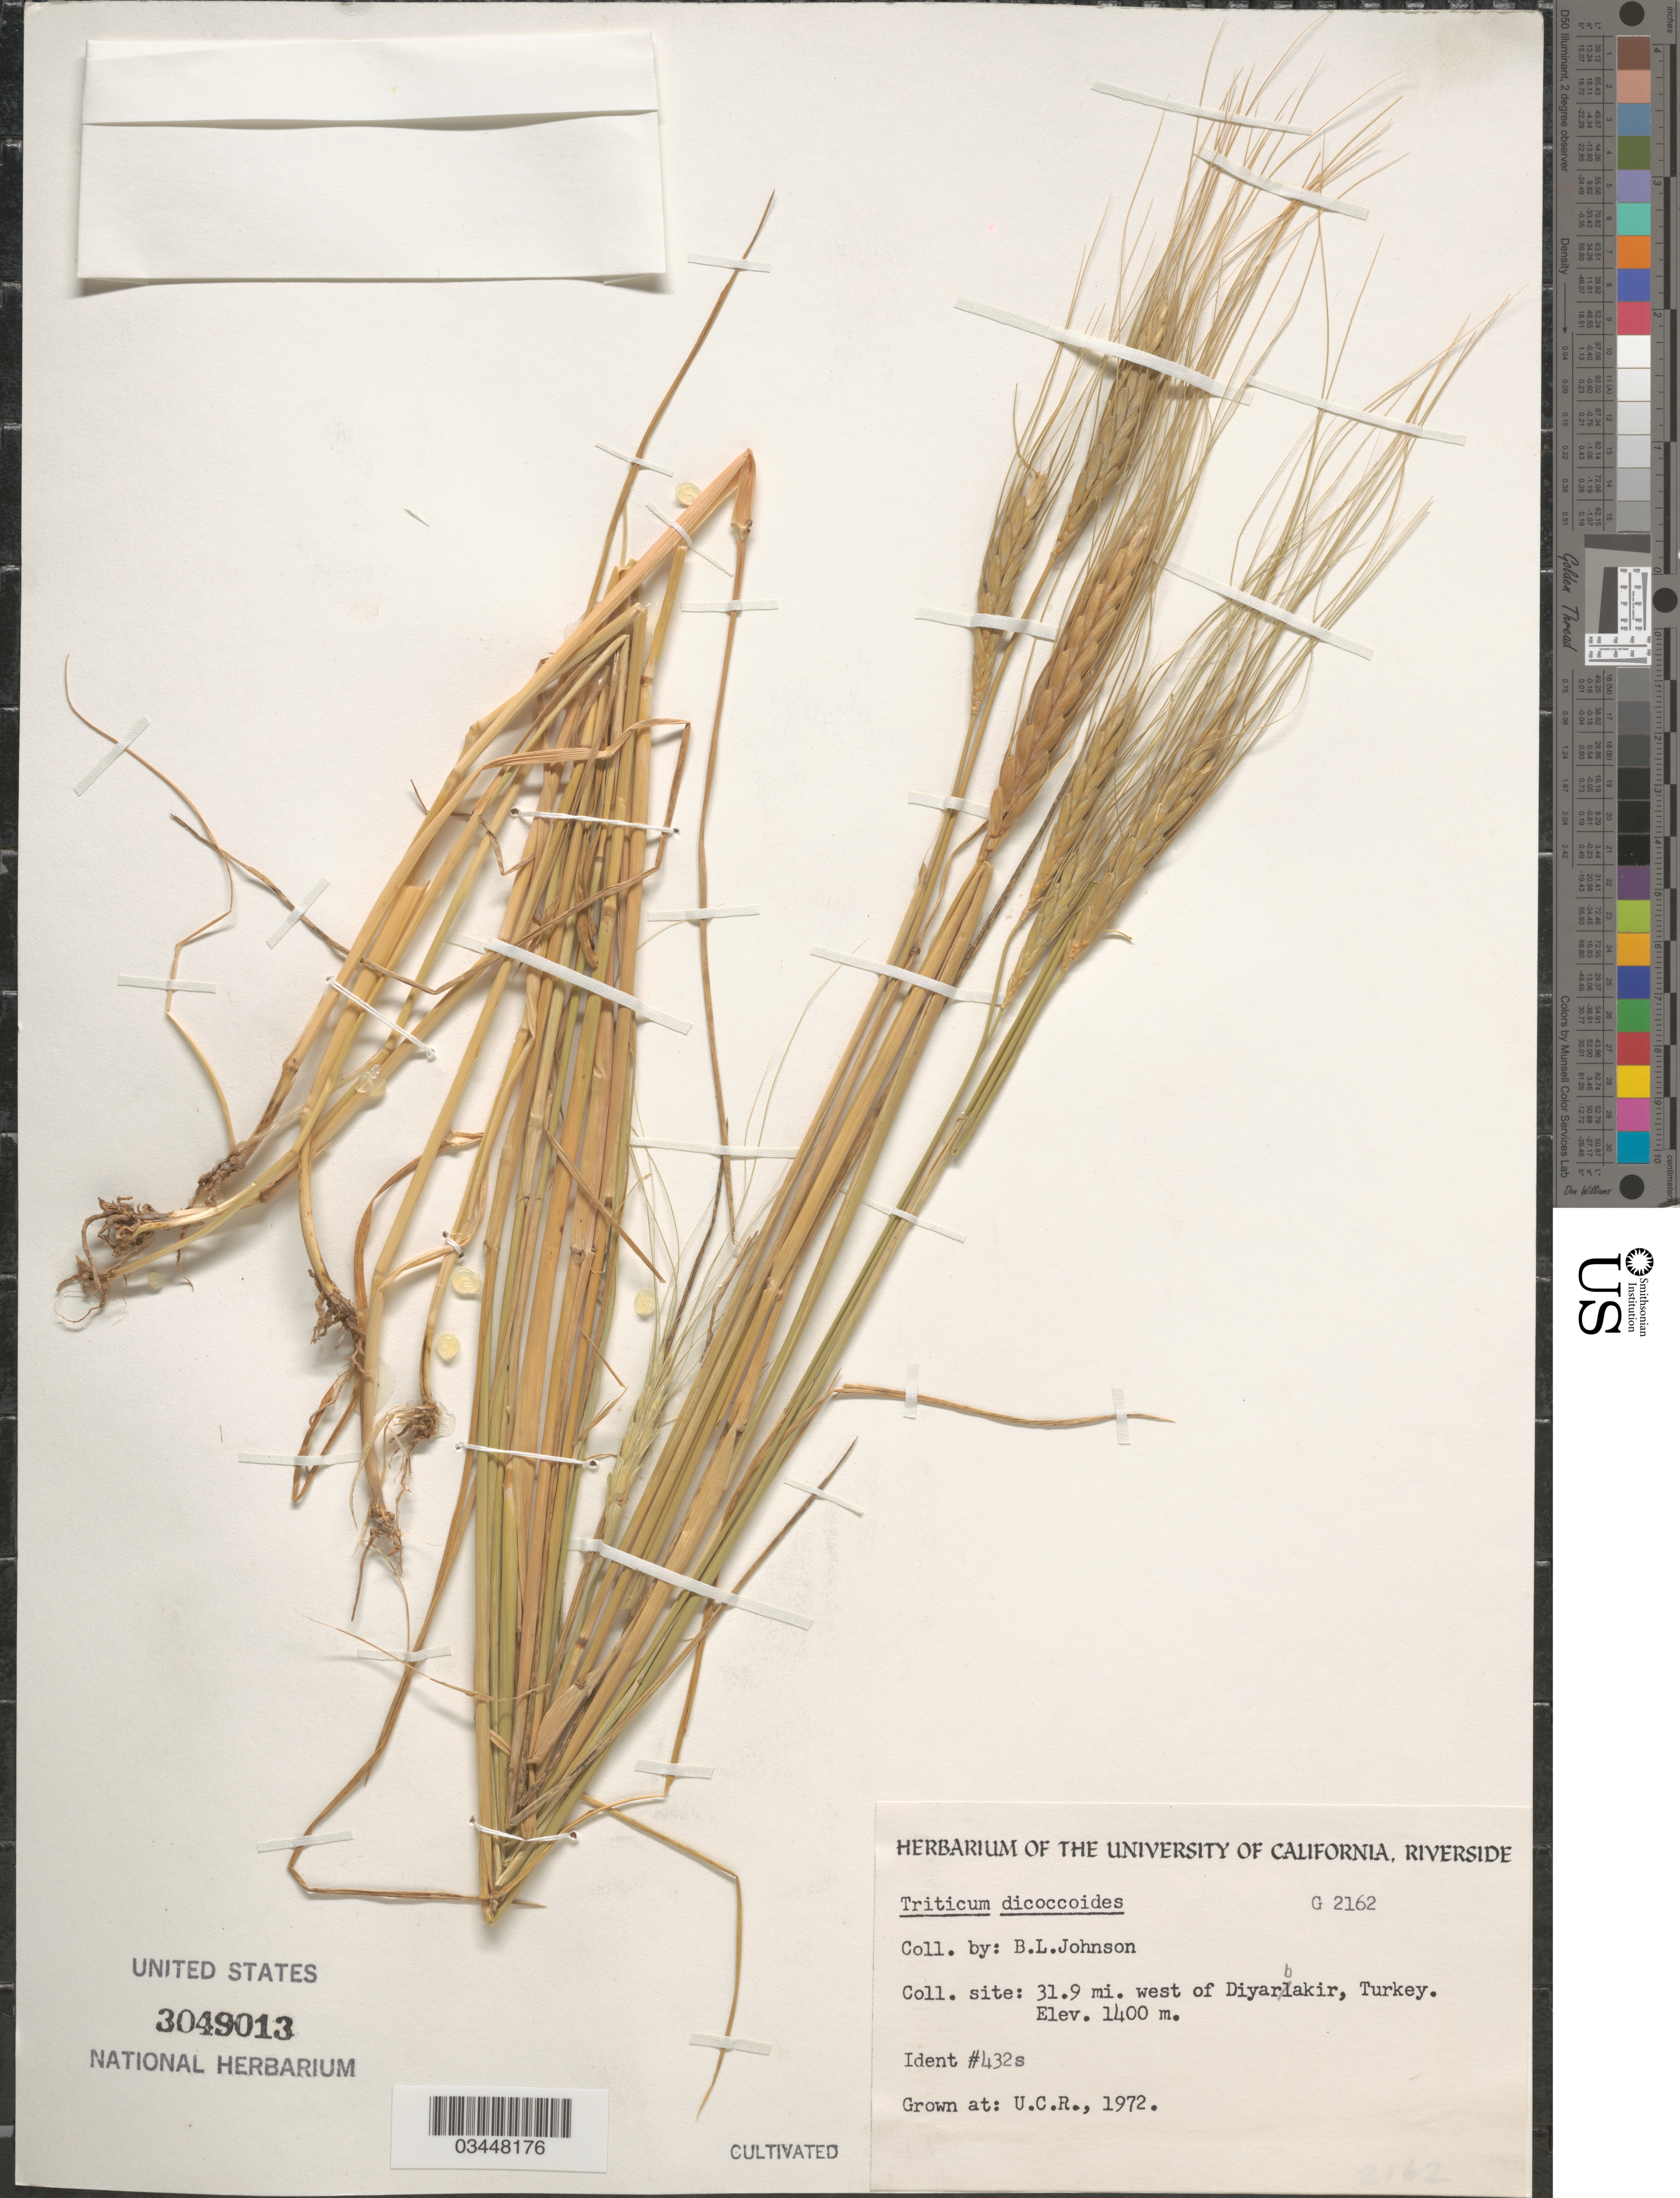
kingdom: Plantae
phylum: Tracheophyta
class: Liliopsida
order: Poales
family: Poaceae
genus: Triticum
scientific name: Triticum dicoccoides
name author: (Körn.) Körn. ex Schweinf.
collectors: ex herb. Univ. of California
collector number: G2162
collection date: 1972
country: United States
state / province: California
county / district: Riverside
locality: U.C.R.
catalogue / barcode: US 3049013